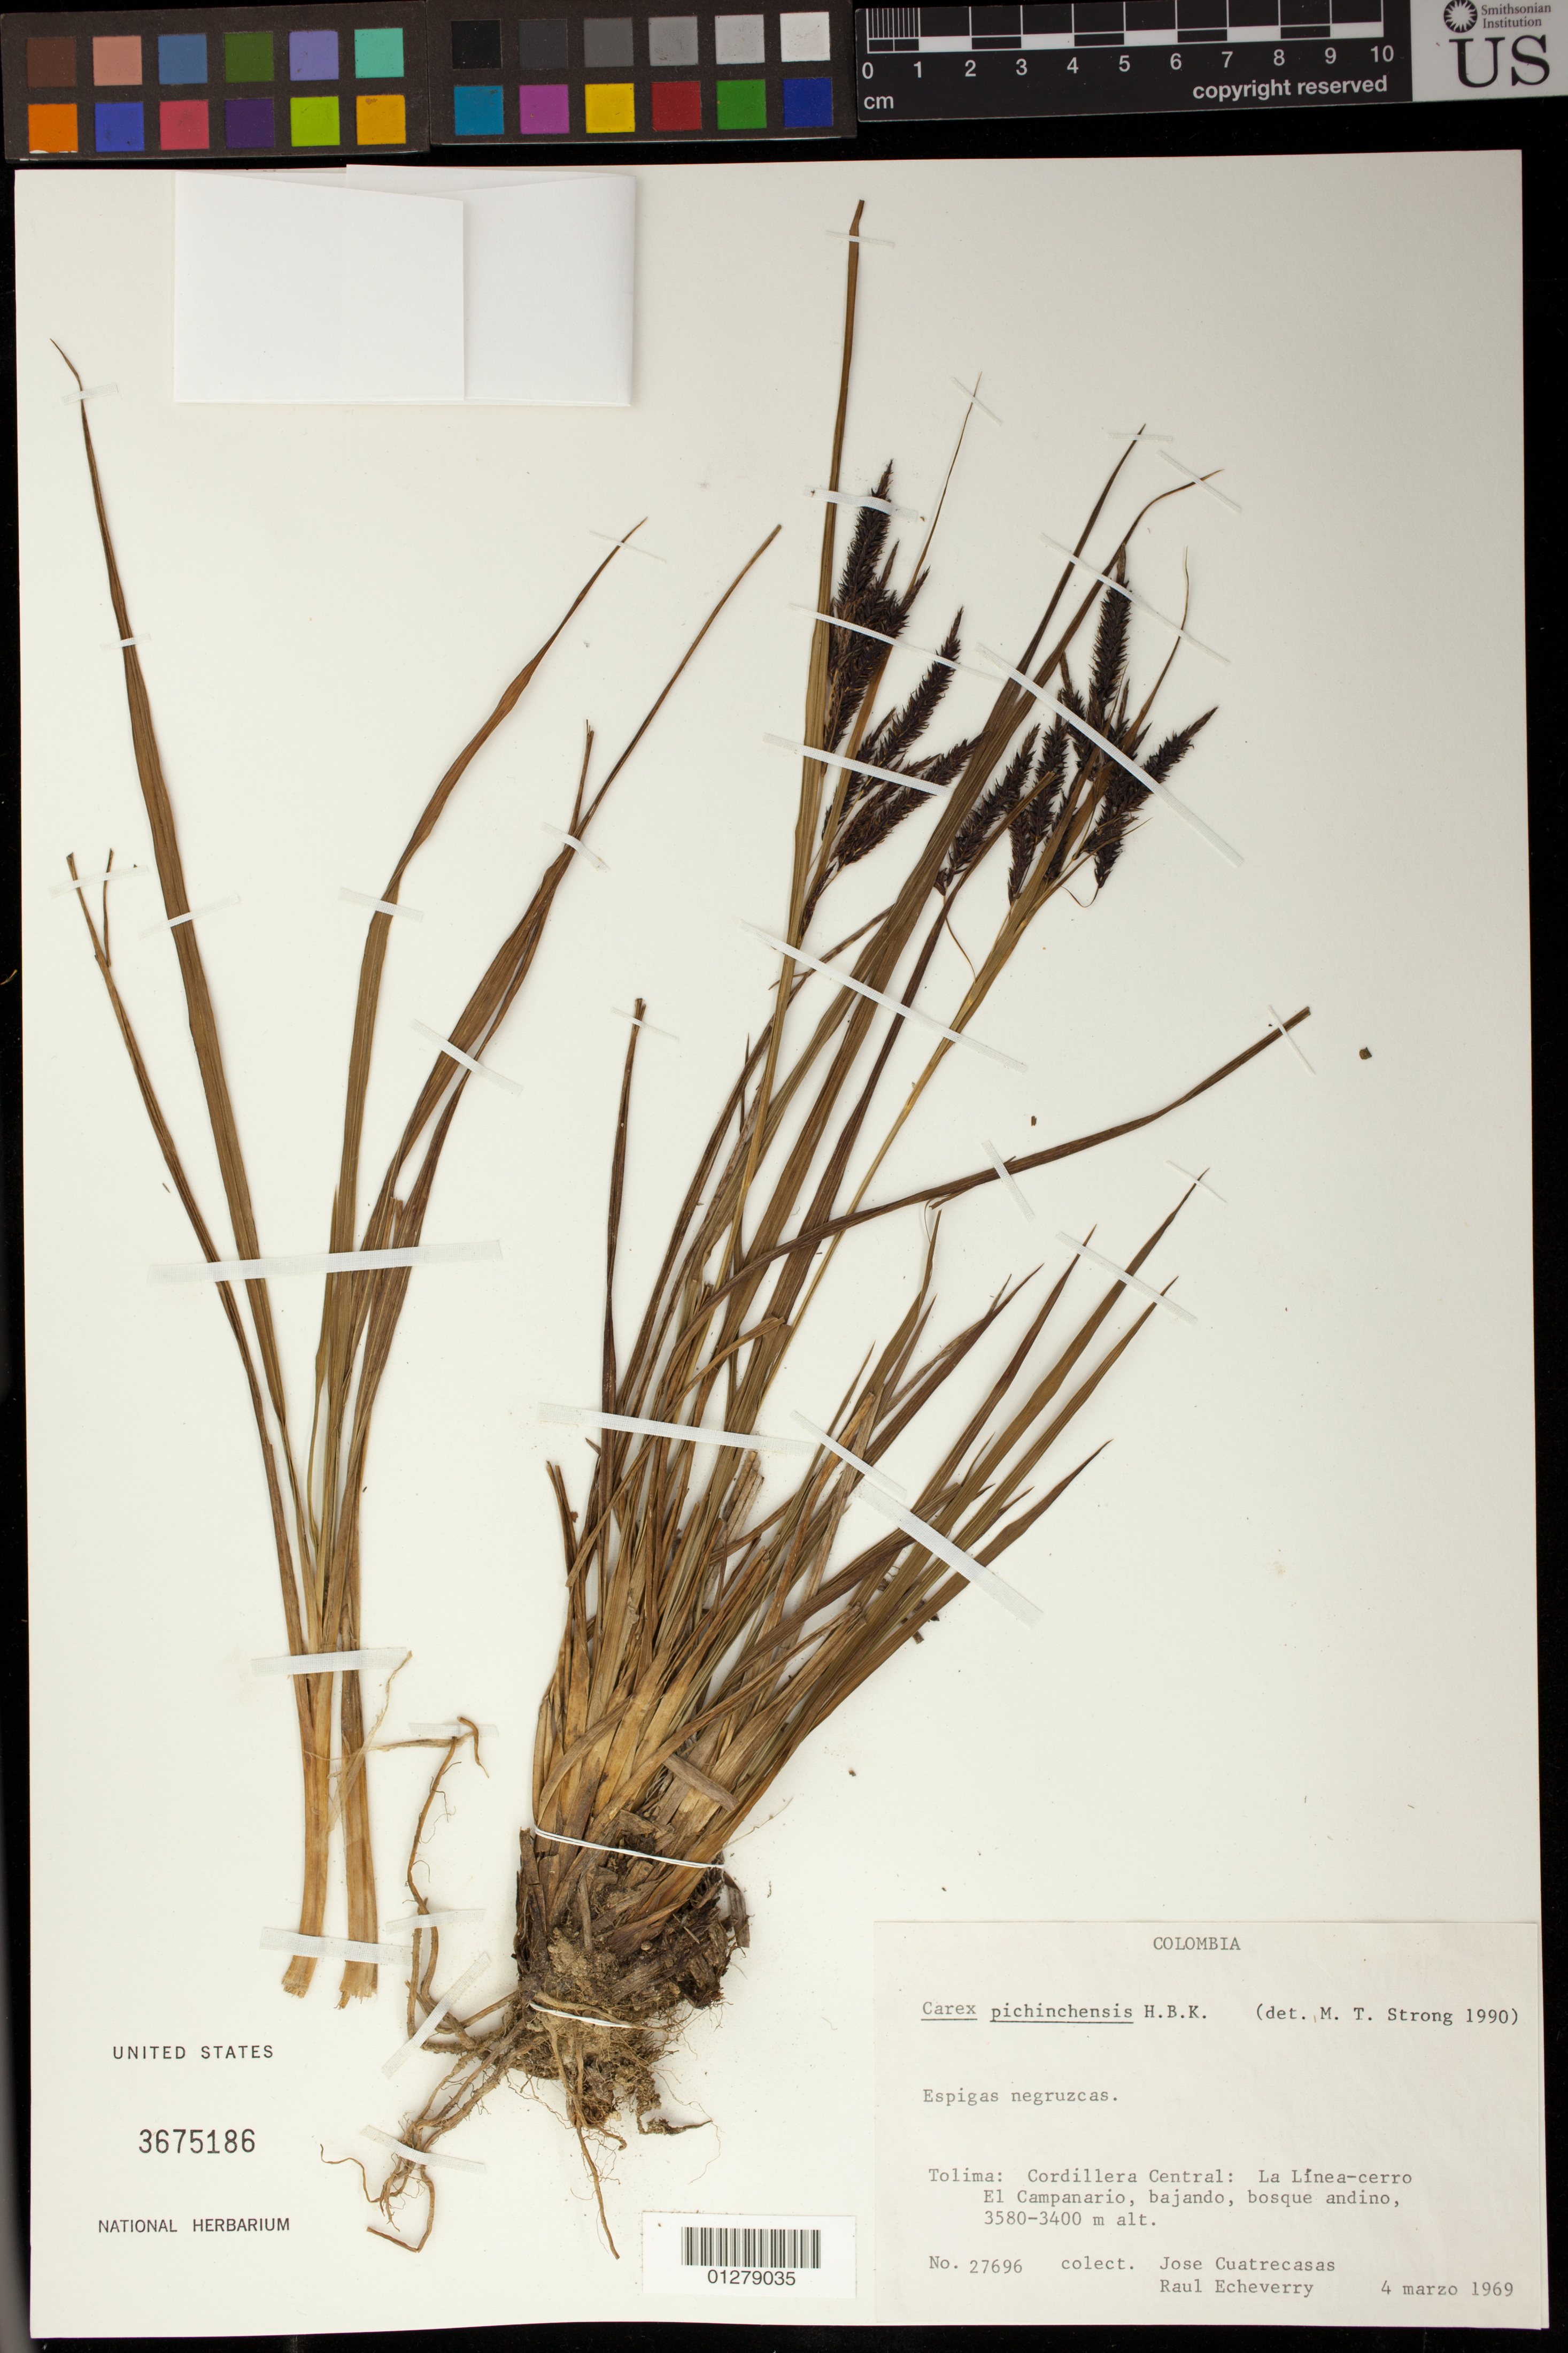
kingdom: Plantae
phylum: Tracheophyta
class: Liliopsida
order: Poales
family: Cyperaceae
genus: Carex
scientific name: Carex pichinchensis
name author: Kunth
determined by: Strong, M. T., (US), Smithsonian Institution - National Museum of Natural History (UNITED STATES)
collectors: J. Cuatrecasas & R. Echeverry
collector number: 27696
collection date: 1969-03-04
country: Colombia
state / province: Tolima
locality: Corillera Central; La Linea-cerro El Campanario, bajando.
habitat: Bosque adino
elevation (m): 3400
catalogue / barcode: US 3675186